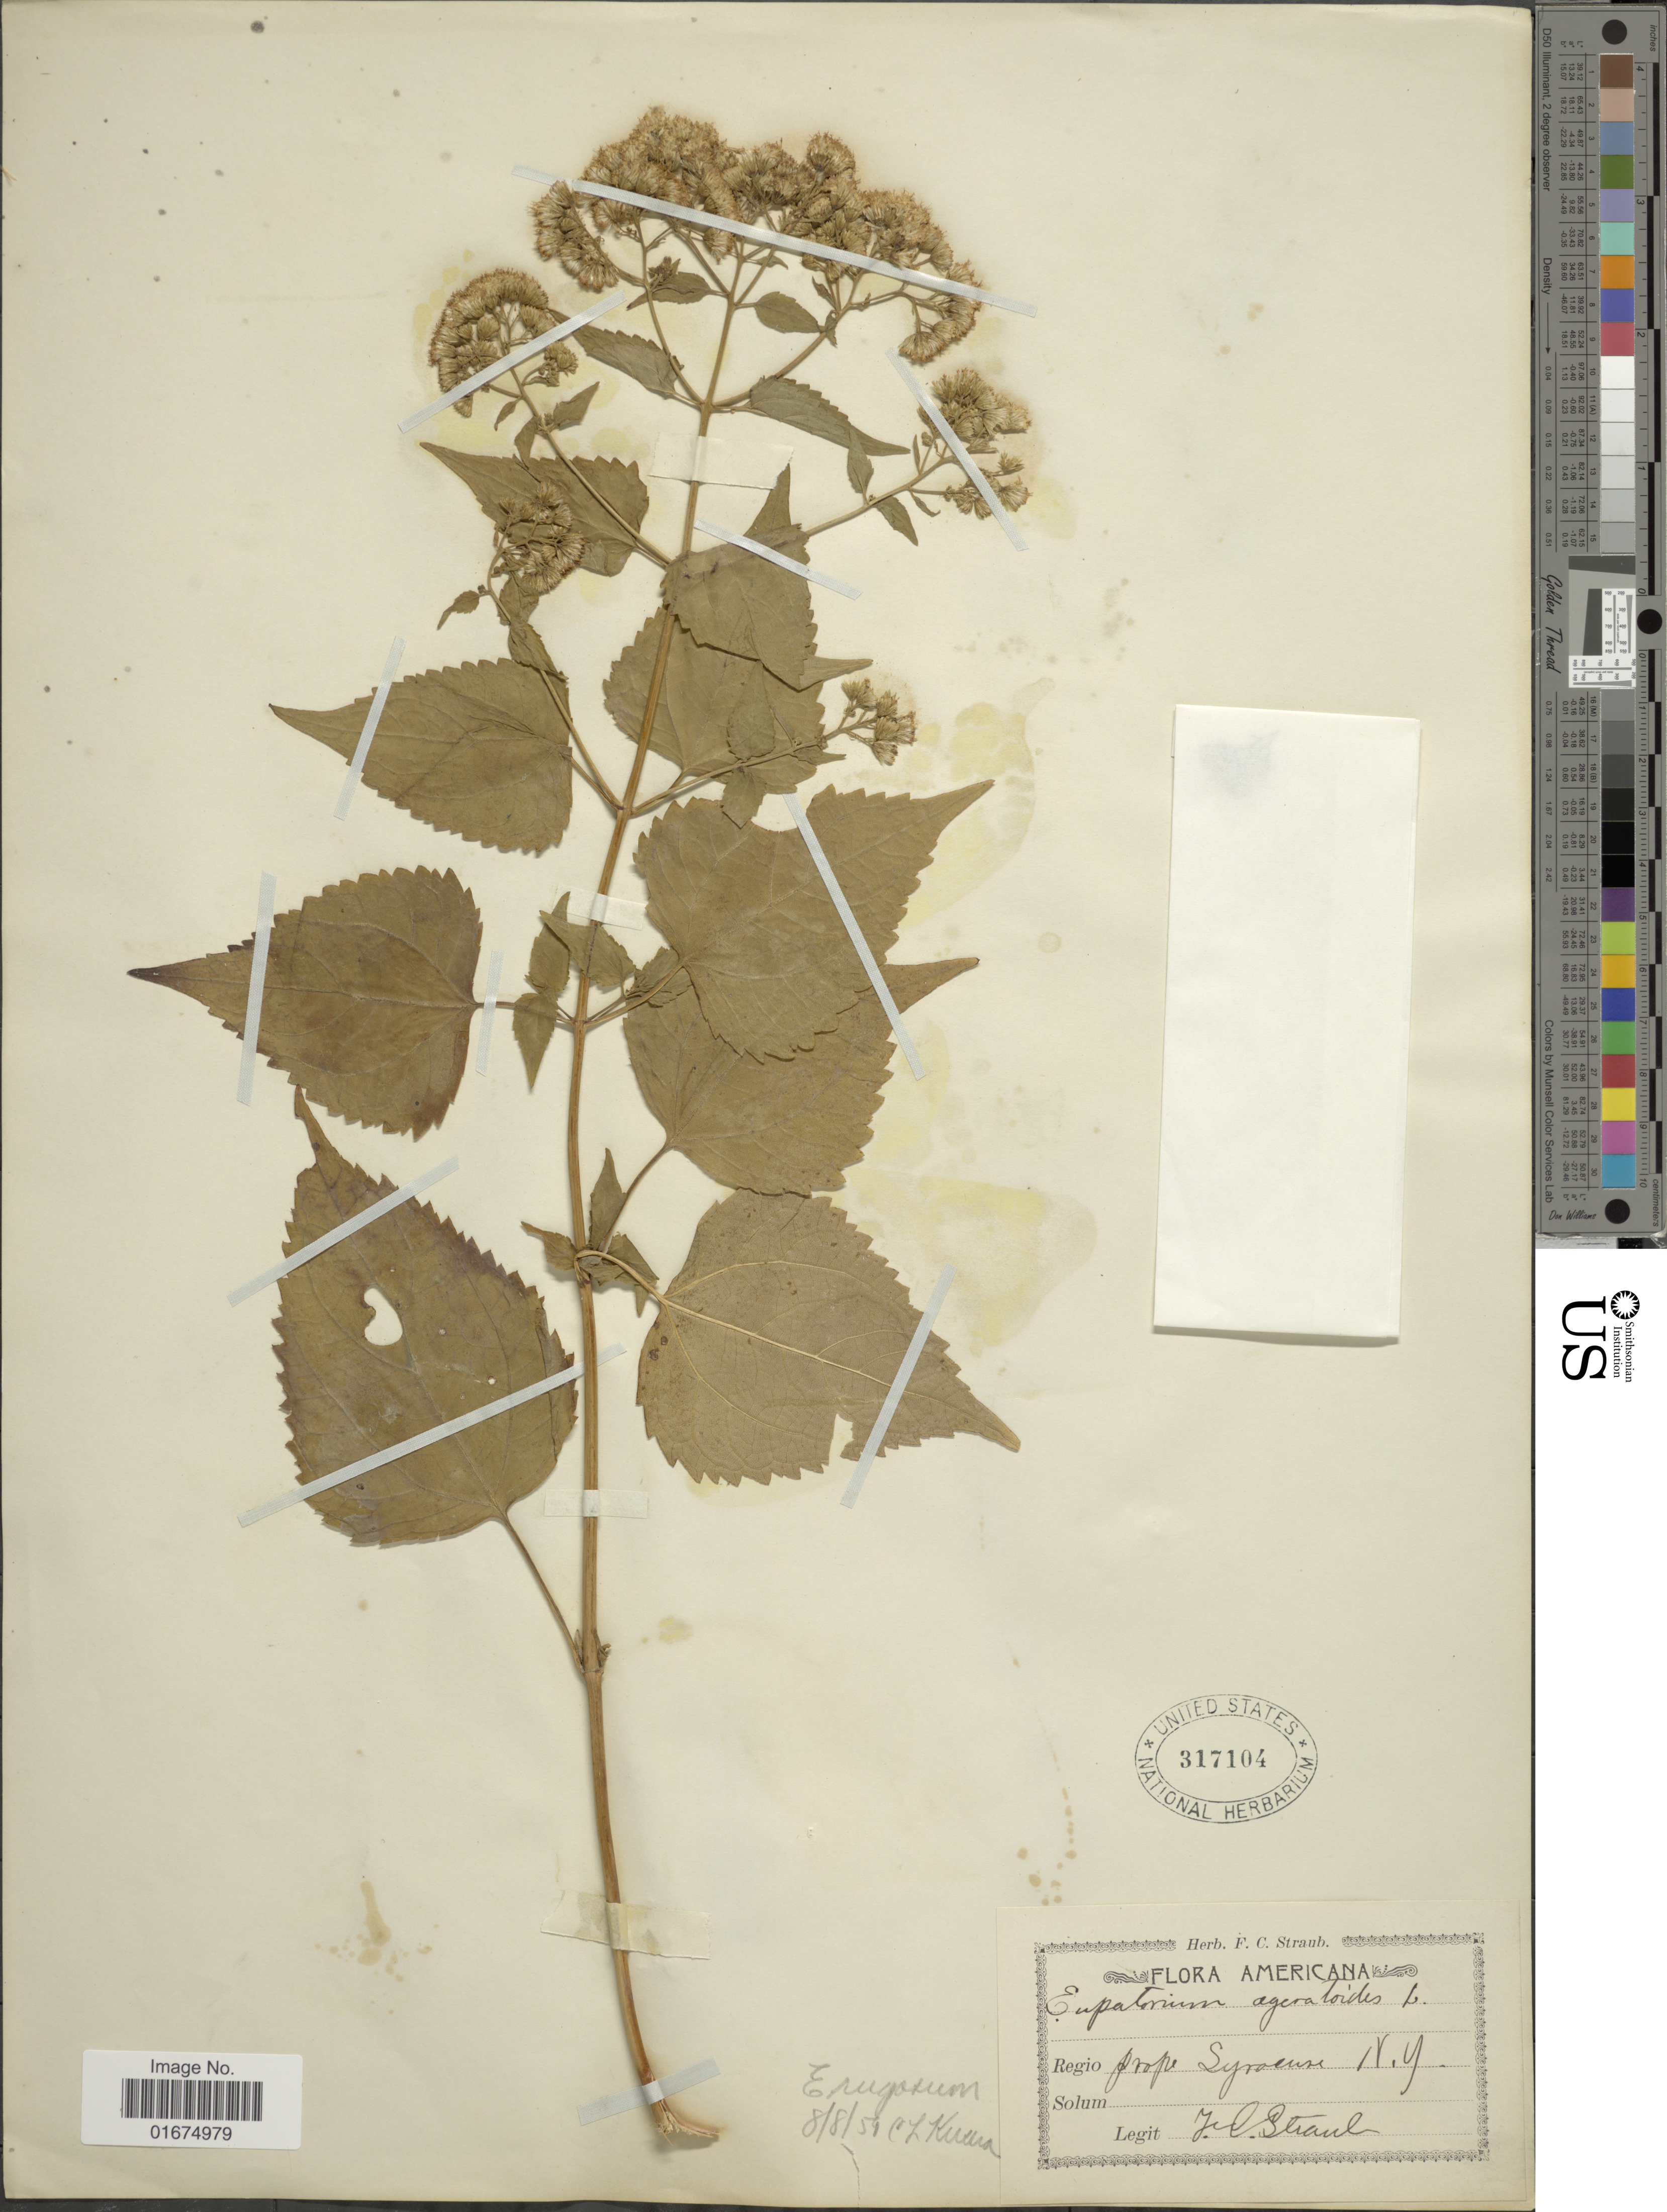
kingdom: Plantae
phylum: Tracheophyta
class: Magnoliopsida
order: Asterales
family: Asteraceae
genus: Ageratina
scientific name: Ageratina altissima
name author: (L.) R.M. King & H. Rob.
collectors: F. Straub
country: United States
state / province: New York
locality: Prope Syracuse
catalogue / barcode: US 317104